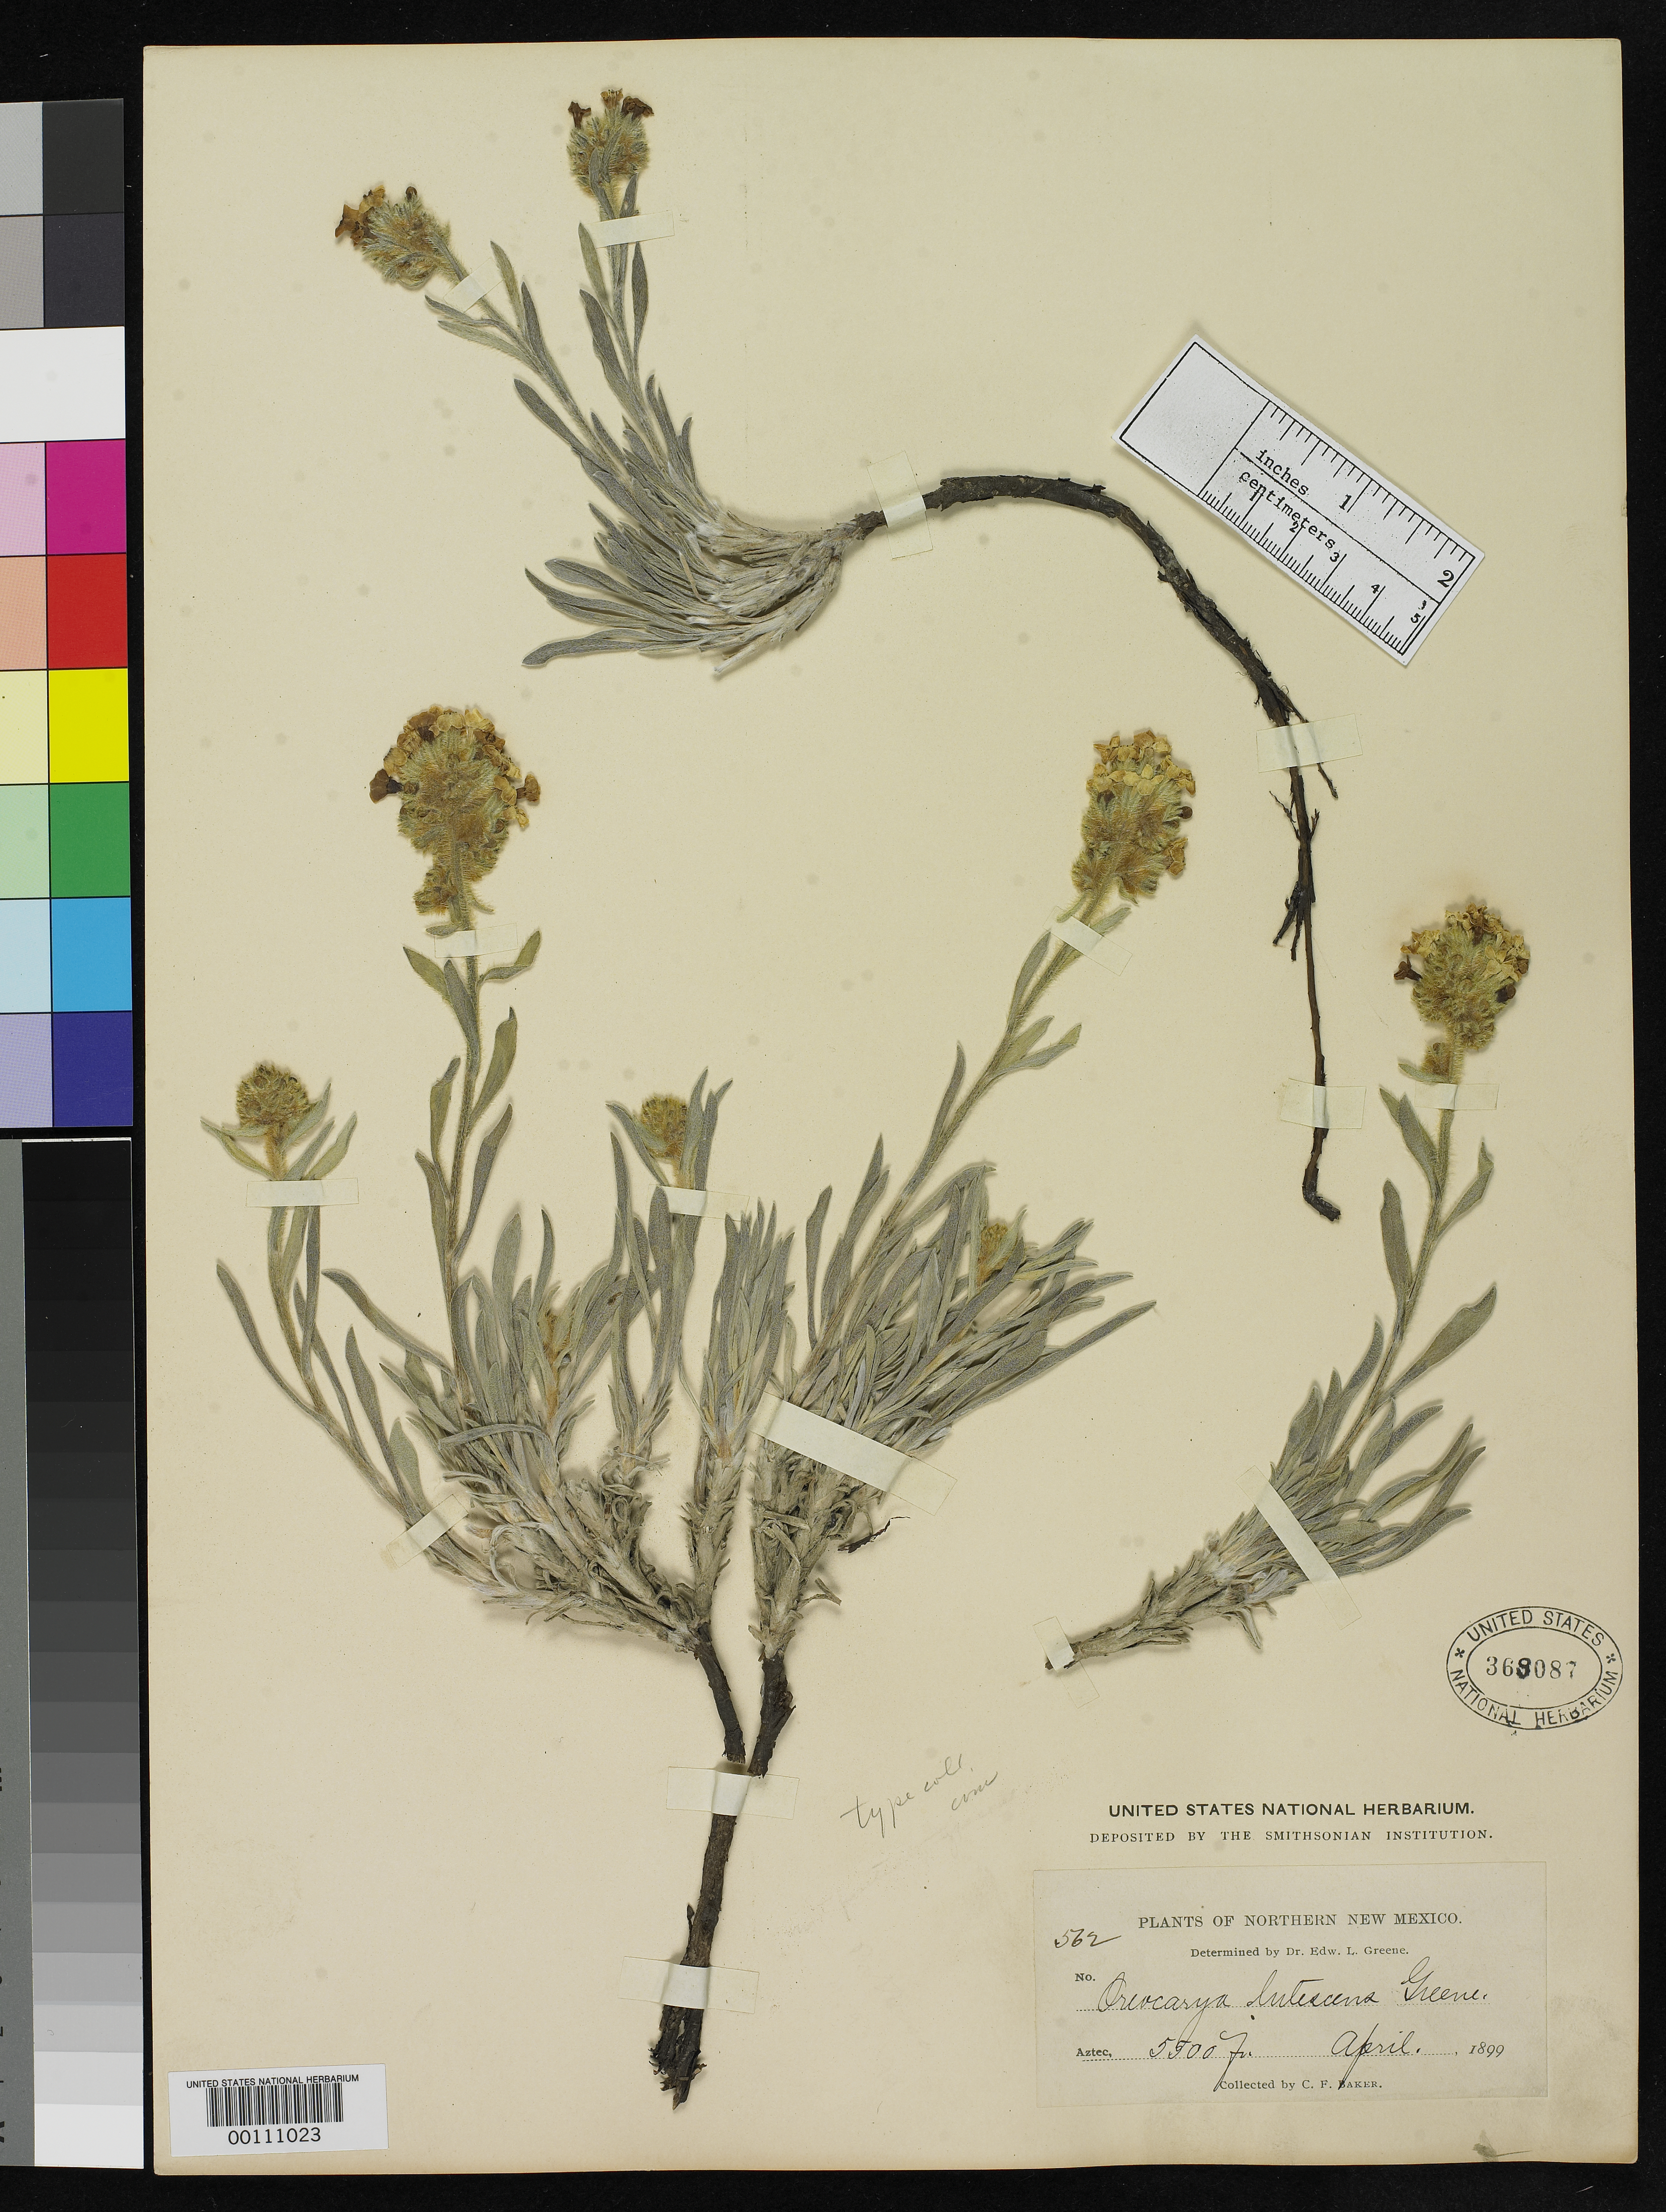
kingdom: Plantae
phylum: Tracheophyta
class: Magnoliopsida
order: Boraginales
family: Boraginaceae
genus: Oreocarya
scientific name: Oreocarya lutescens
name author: Greene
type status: Isotype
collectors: C. F. Baker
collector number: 562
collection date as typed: Apr 1899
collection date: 1899-04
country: United States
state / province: New Mexico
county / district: San Juan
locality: Aztec.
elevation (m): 1676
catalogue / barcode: US 369087